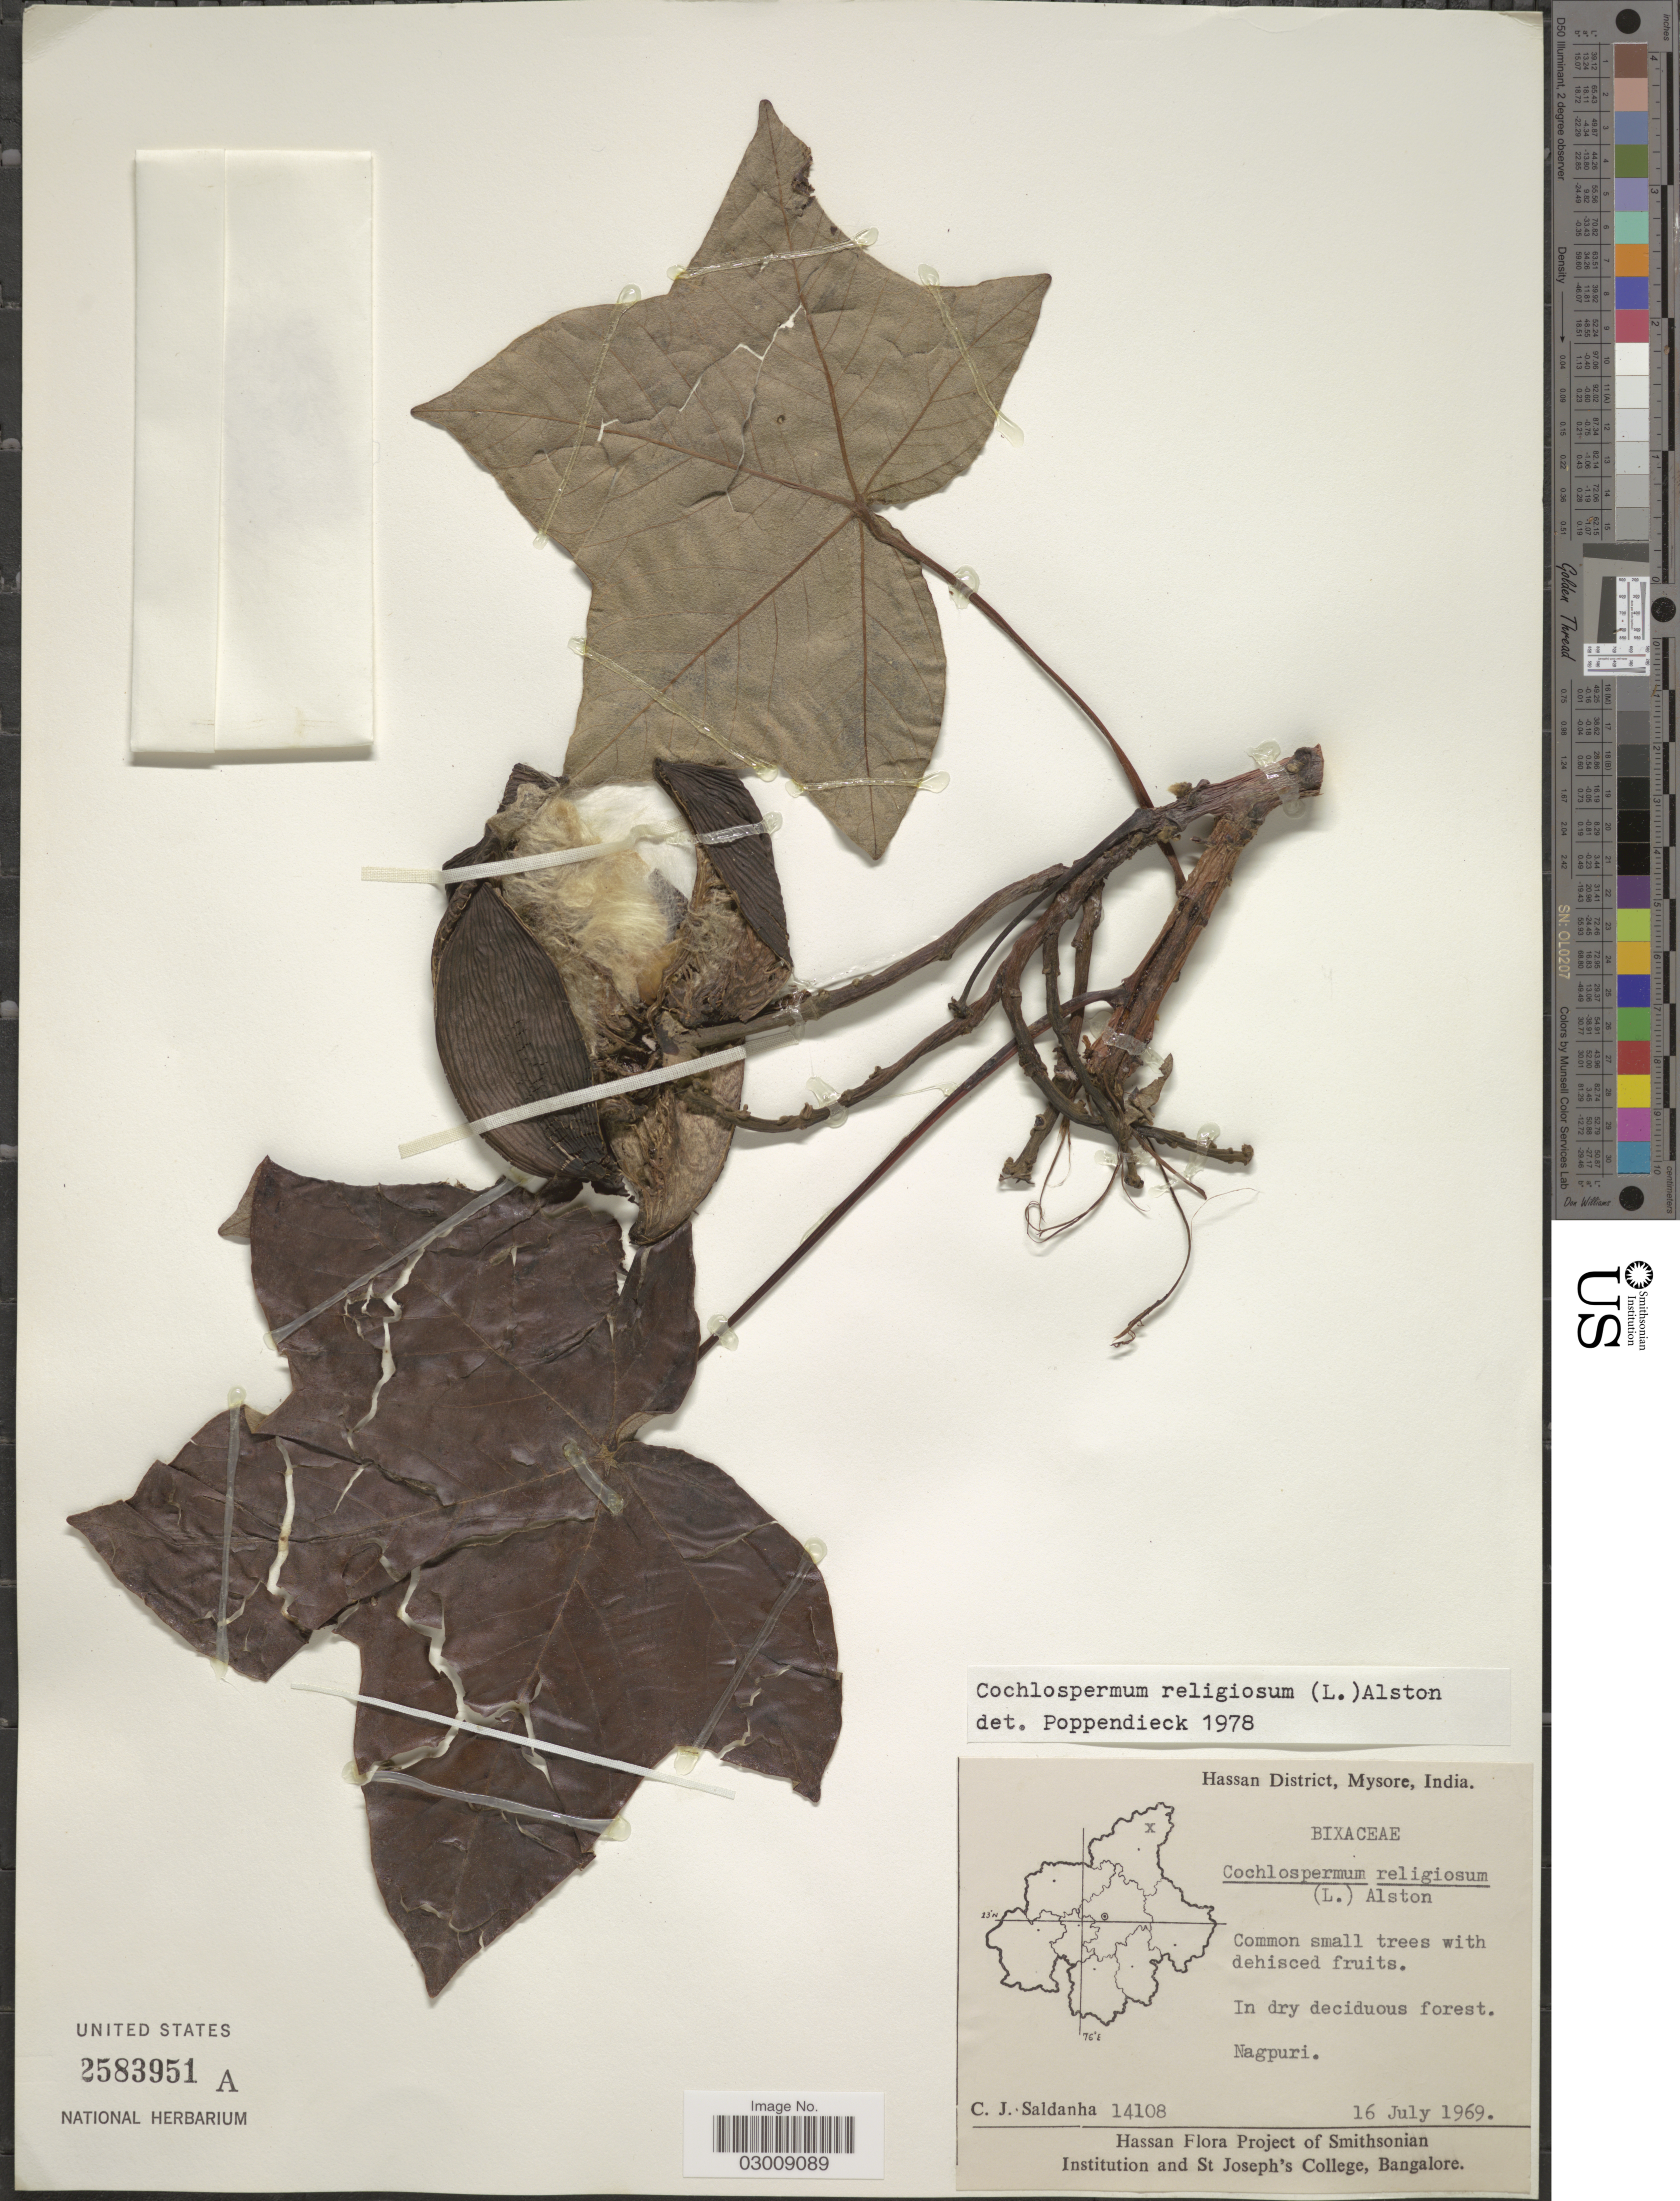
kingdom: Plantae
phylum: Tracheophyta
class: Magnoliopsida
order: Malvales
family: Cochlospermaceae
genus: Cochlospermum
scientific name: Cochlospermum religiosum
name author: (L.) Alston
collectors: C. J. Saldanha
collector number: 14108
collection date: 1969-07-16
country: India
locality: Hassan District, Mysore. Nagpuri.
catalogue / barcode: US 2583951A